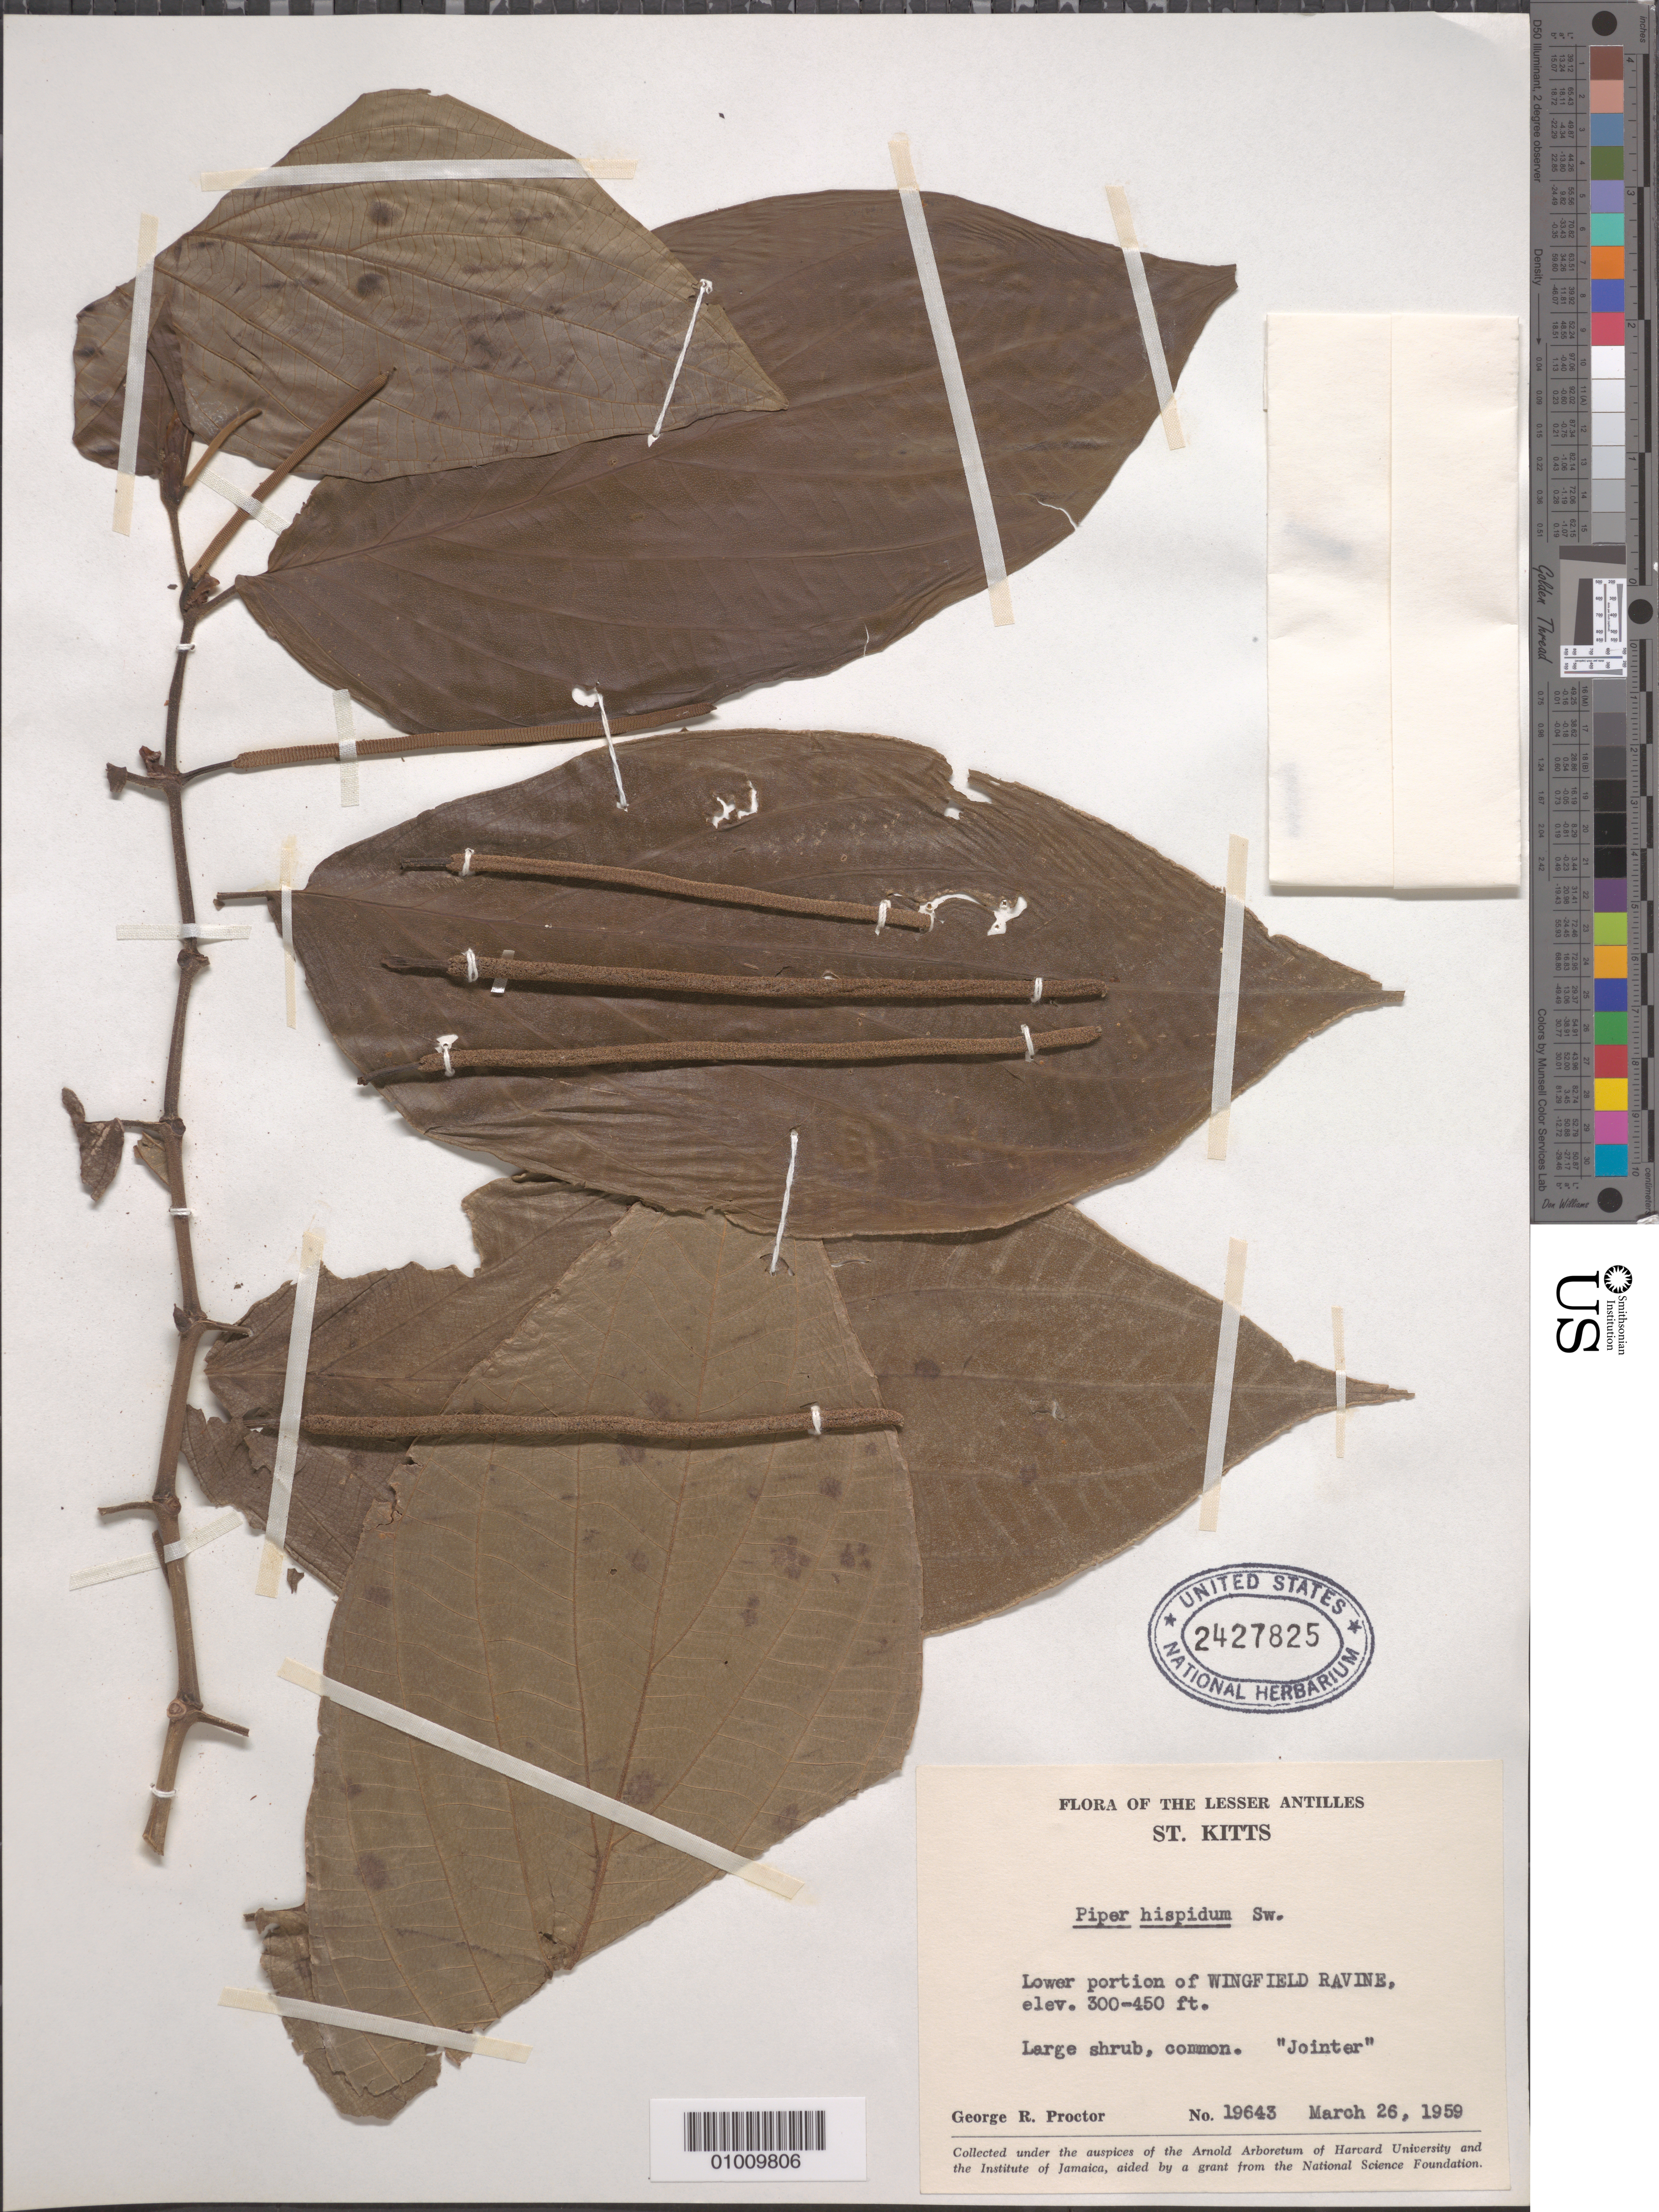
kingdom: Plantae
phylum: Tracheophyta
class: Magnoliopsida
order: Piperales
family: Piperaceae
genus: Piper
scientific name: Piper hispidum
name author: Sw.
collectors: G. R. Proctor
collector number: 19645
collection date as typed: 26 Mar 1959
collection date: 1959-03-26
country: St. Christopher-Nevis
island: St. Christopher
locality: Lower portion of Wingfield Ravine.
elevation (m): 91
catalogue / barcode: US 2427825